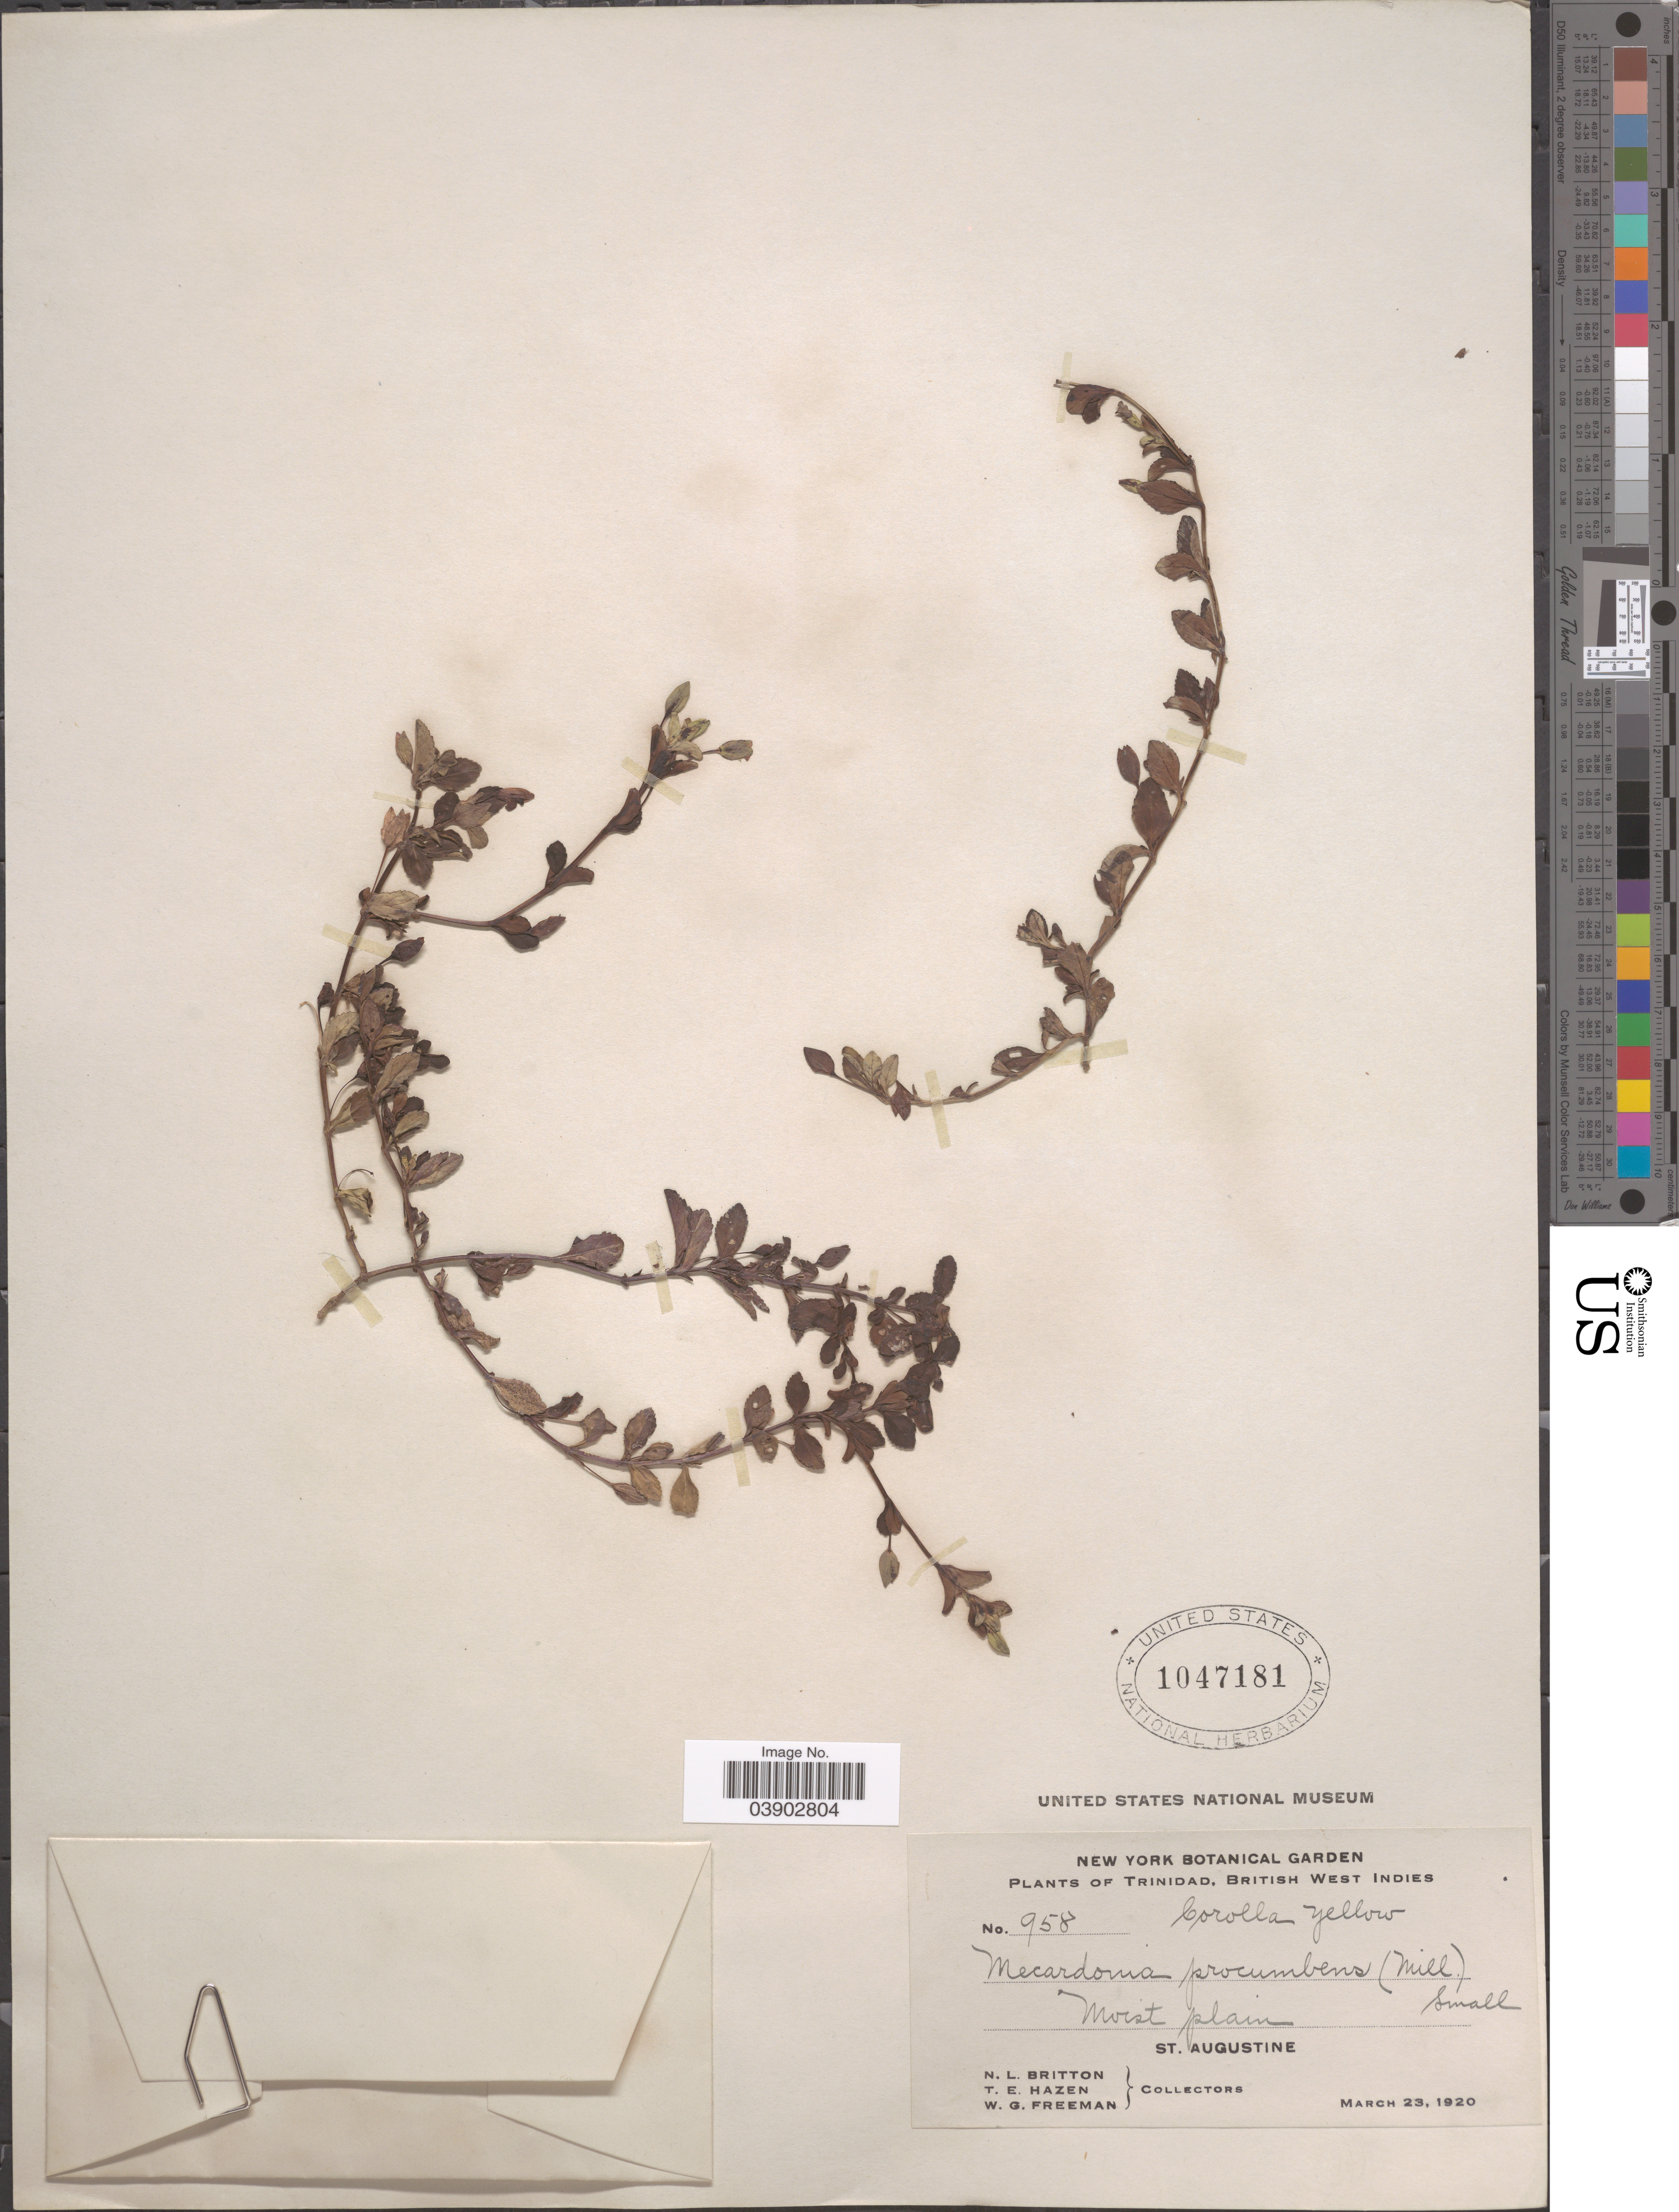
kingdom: Plantae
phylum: Tracheophyta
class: Magnoliopsida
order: Lamiales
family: Plantaginaceae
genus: Mecardonia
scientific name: Mecardonia procumbens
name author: (Mill.) Small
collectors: Mrs. N. L. Britton, T. E. Hazen & W. Freeman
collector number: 958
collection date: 1920-03-23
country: Trinidad and Tobago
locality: Trinidad, British West Indies. St. Augustine.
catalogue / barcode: US 1047181